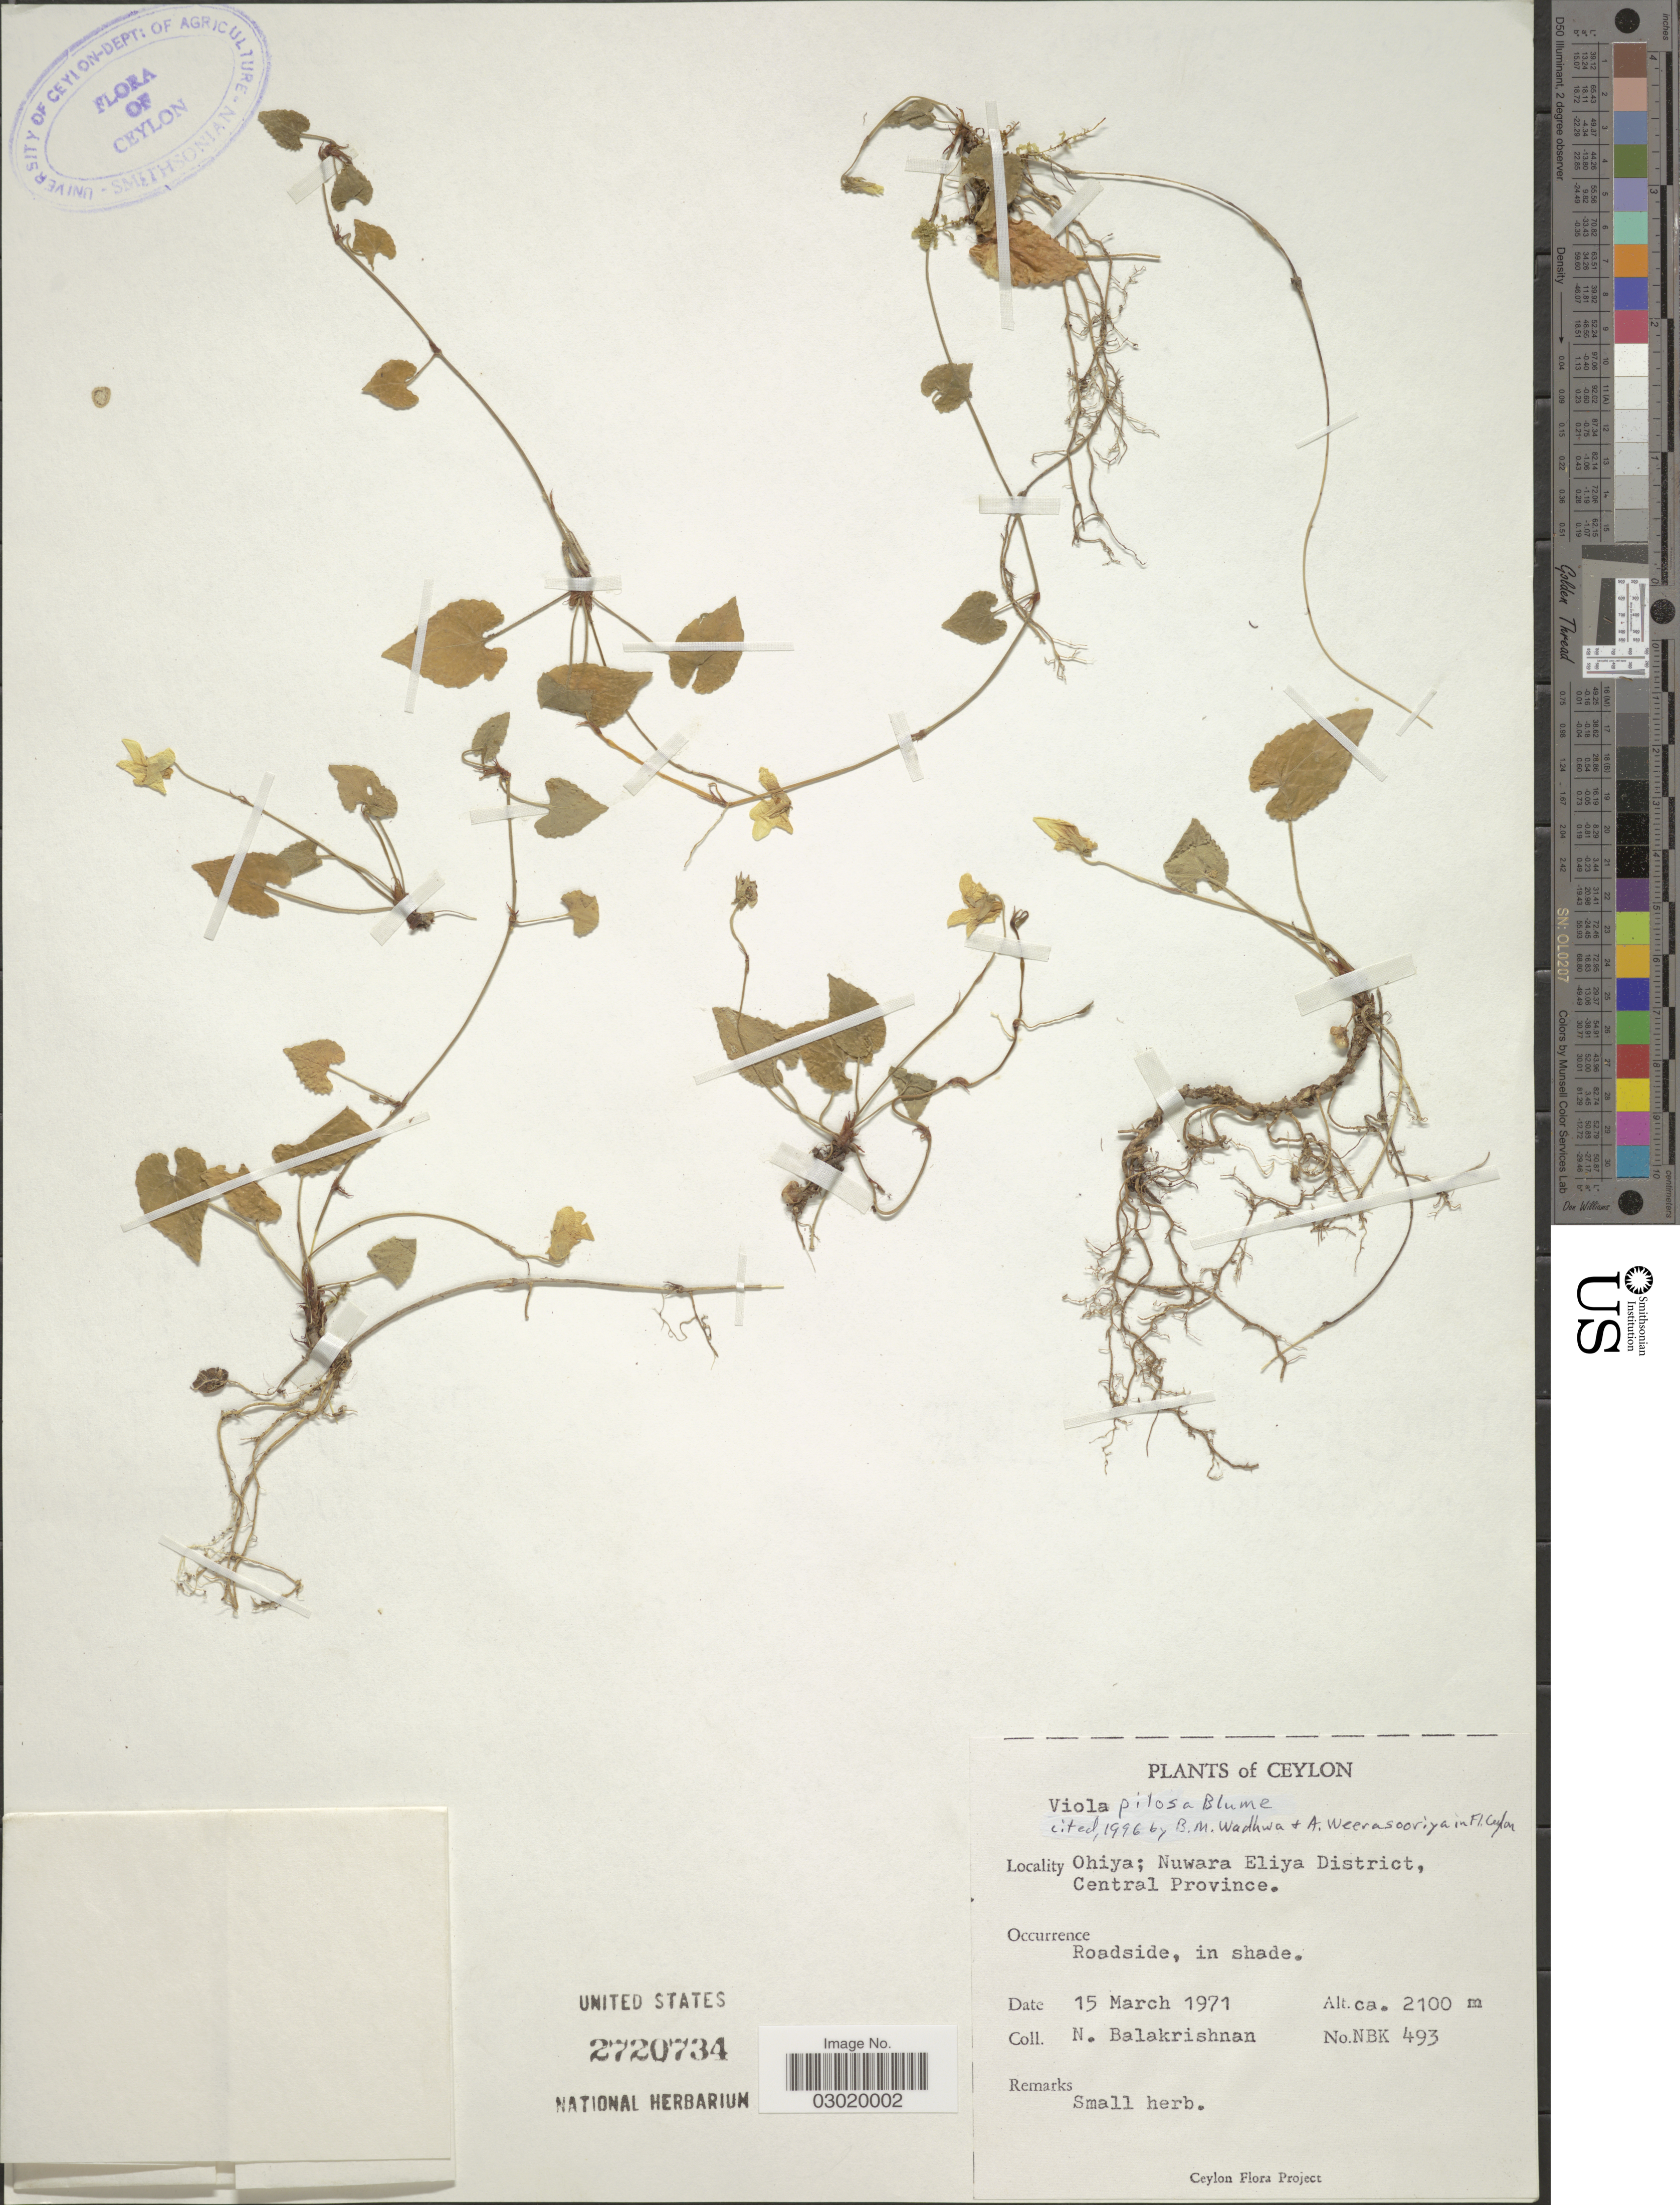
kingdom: Plantae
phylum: Tracheophyta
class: Magnoliopsida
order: Malpighiales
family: Violaceae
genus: Viola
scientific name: Viola pilosa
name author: Blume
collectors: N. Balakrishnan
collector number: NBK493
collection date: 1971-03-15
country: Sri Lanka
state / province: Central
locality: Ceylon. Ohiya; Nuwara Eliya District, Central Province.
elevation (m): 2100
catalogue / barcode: US 2720734